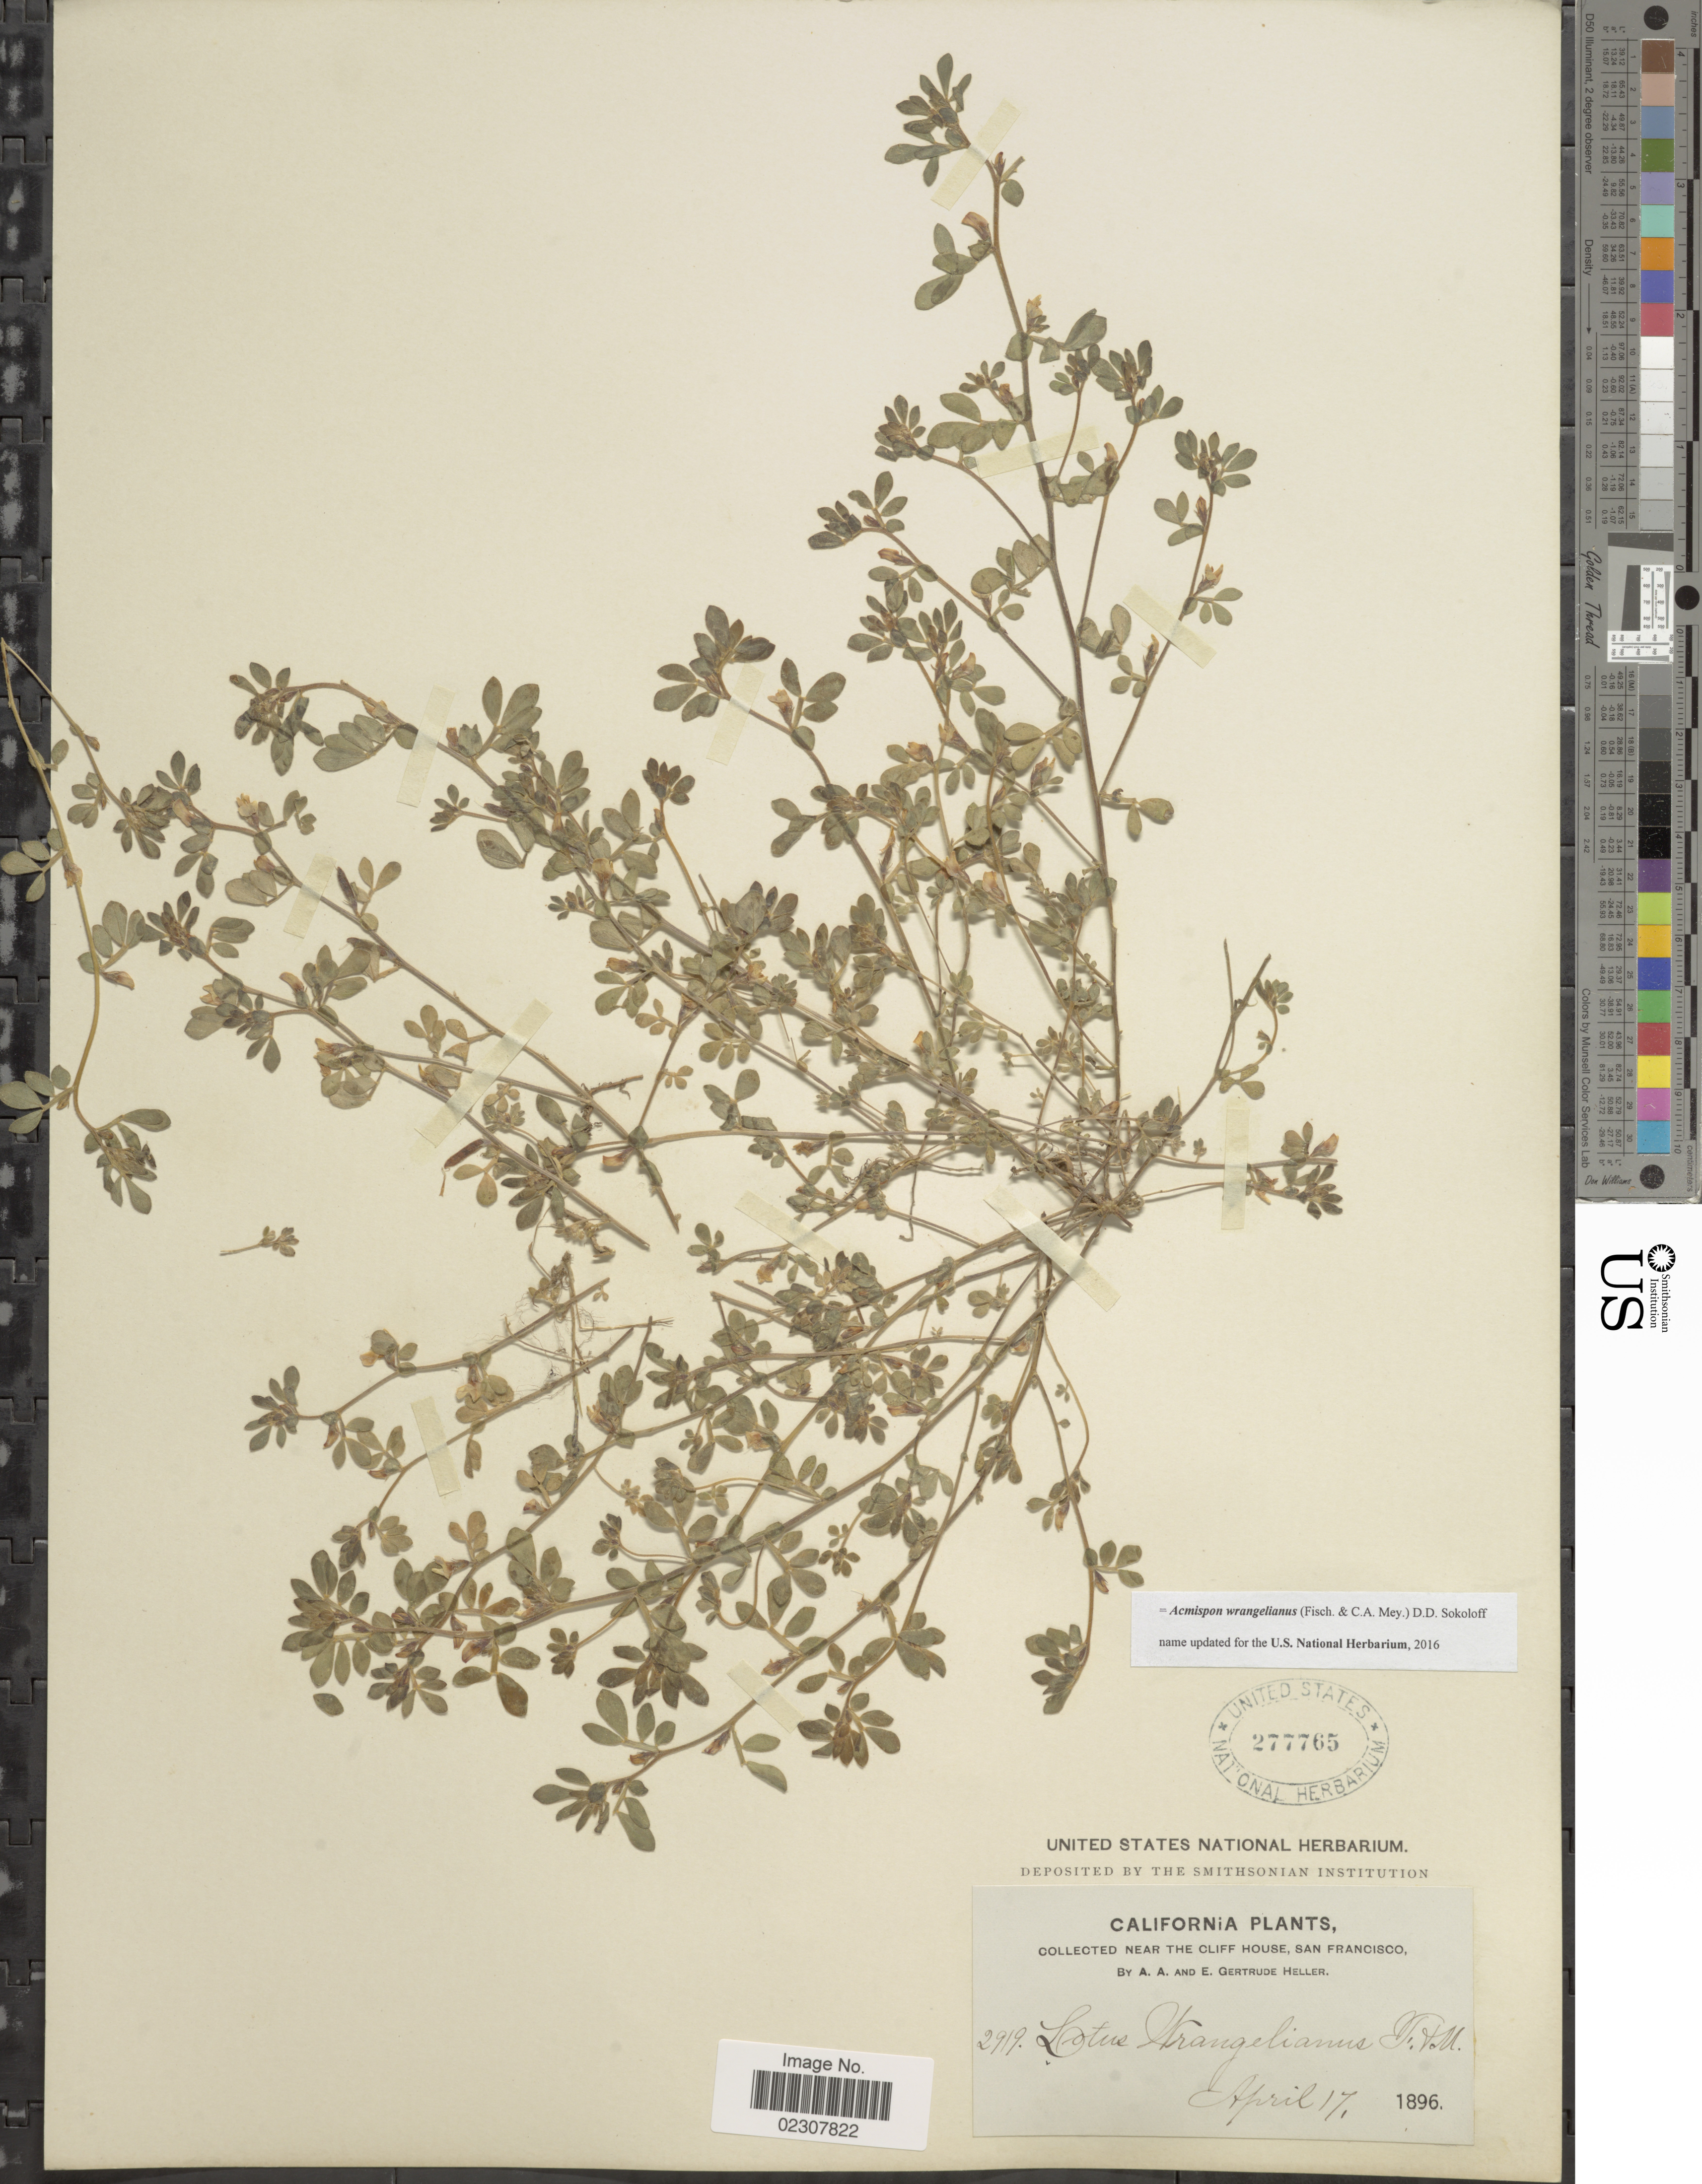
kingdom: Plantae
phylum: Tracheophyta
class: Magnoliopsida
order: Fabales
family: Fabaceae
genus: Acmispon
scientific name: Acmispon wrangelianus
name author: (Fisch. & C.A. Mey.) D.D. Sokoloff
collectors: A. A. Heller & E. Gertrude Heller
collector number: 2919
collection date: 1896-04-17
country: United States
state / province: California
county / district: San Francisco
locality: Near the Cliff House, San Francisco.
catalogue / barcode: US 277765